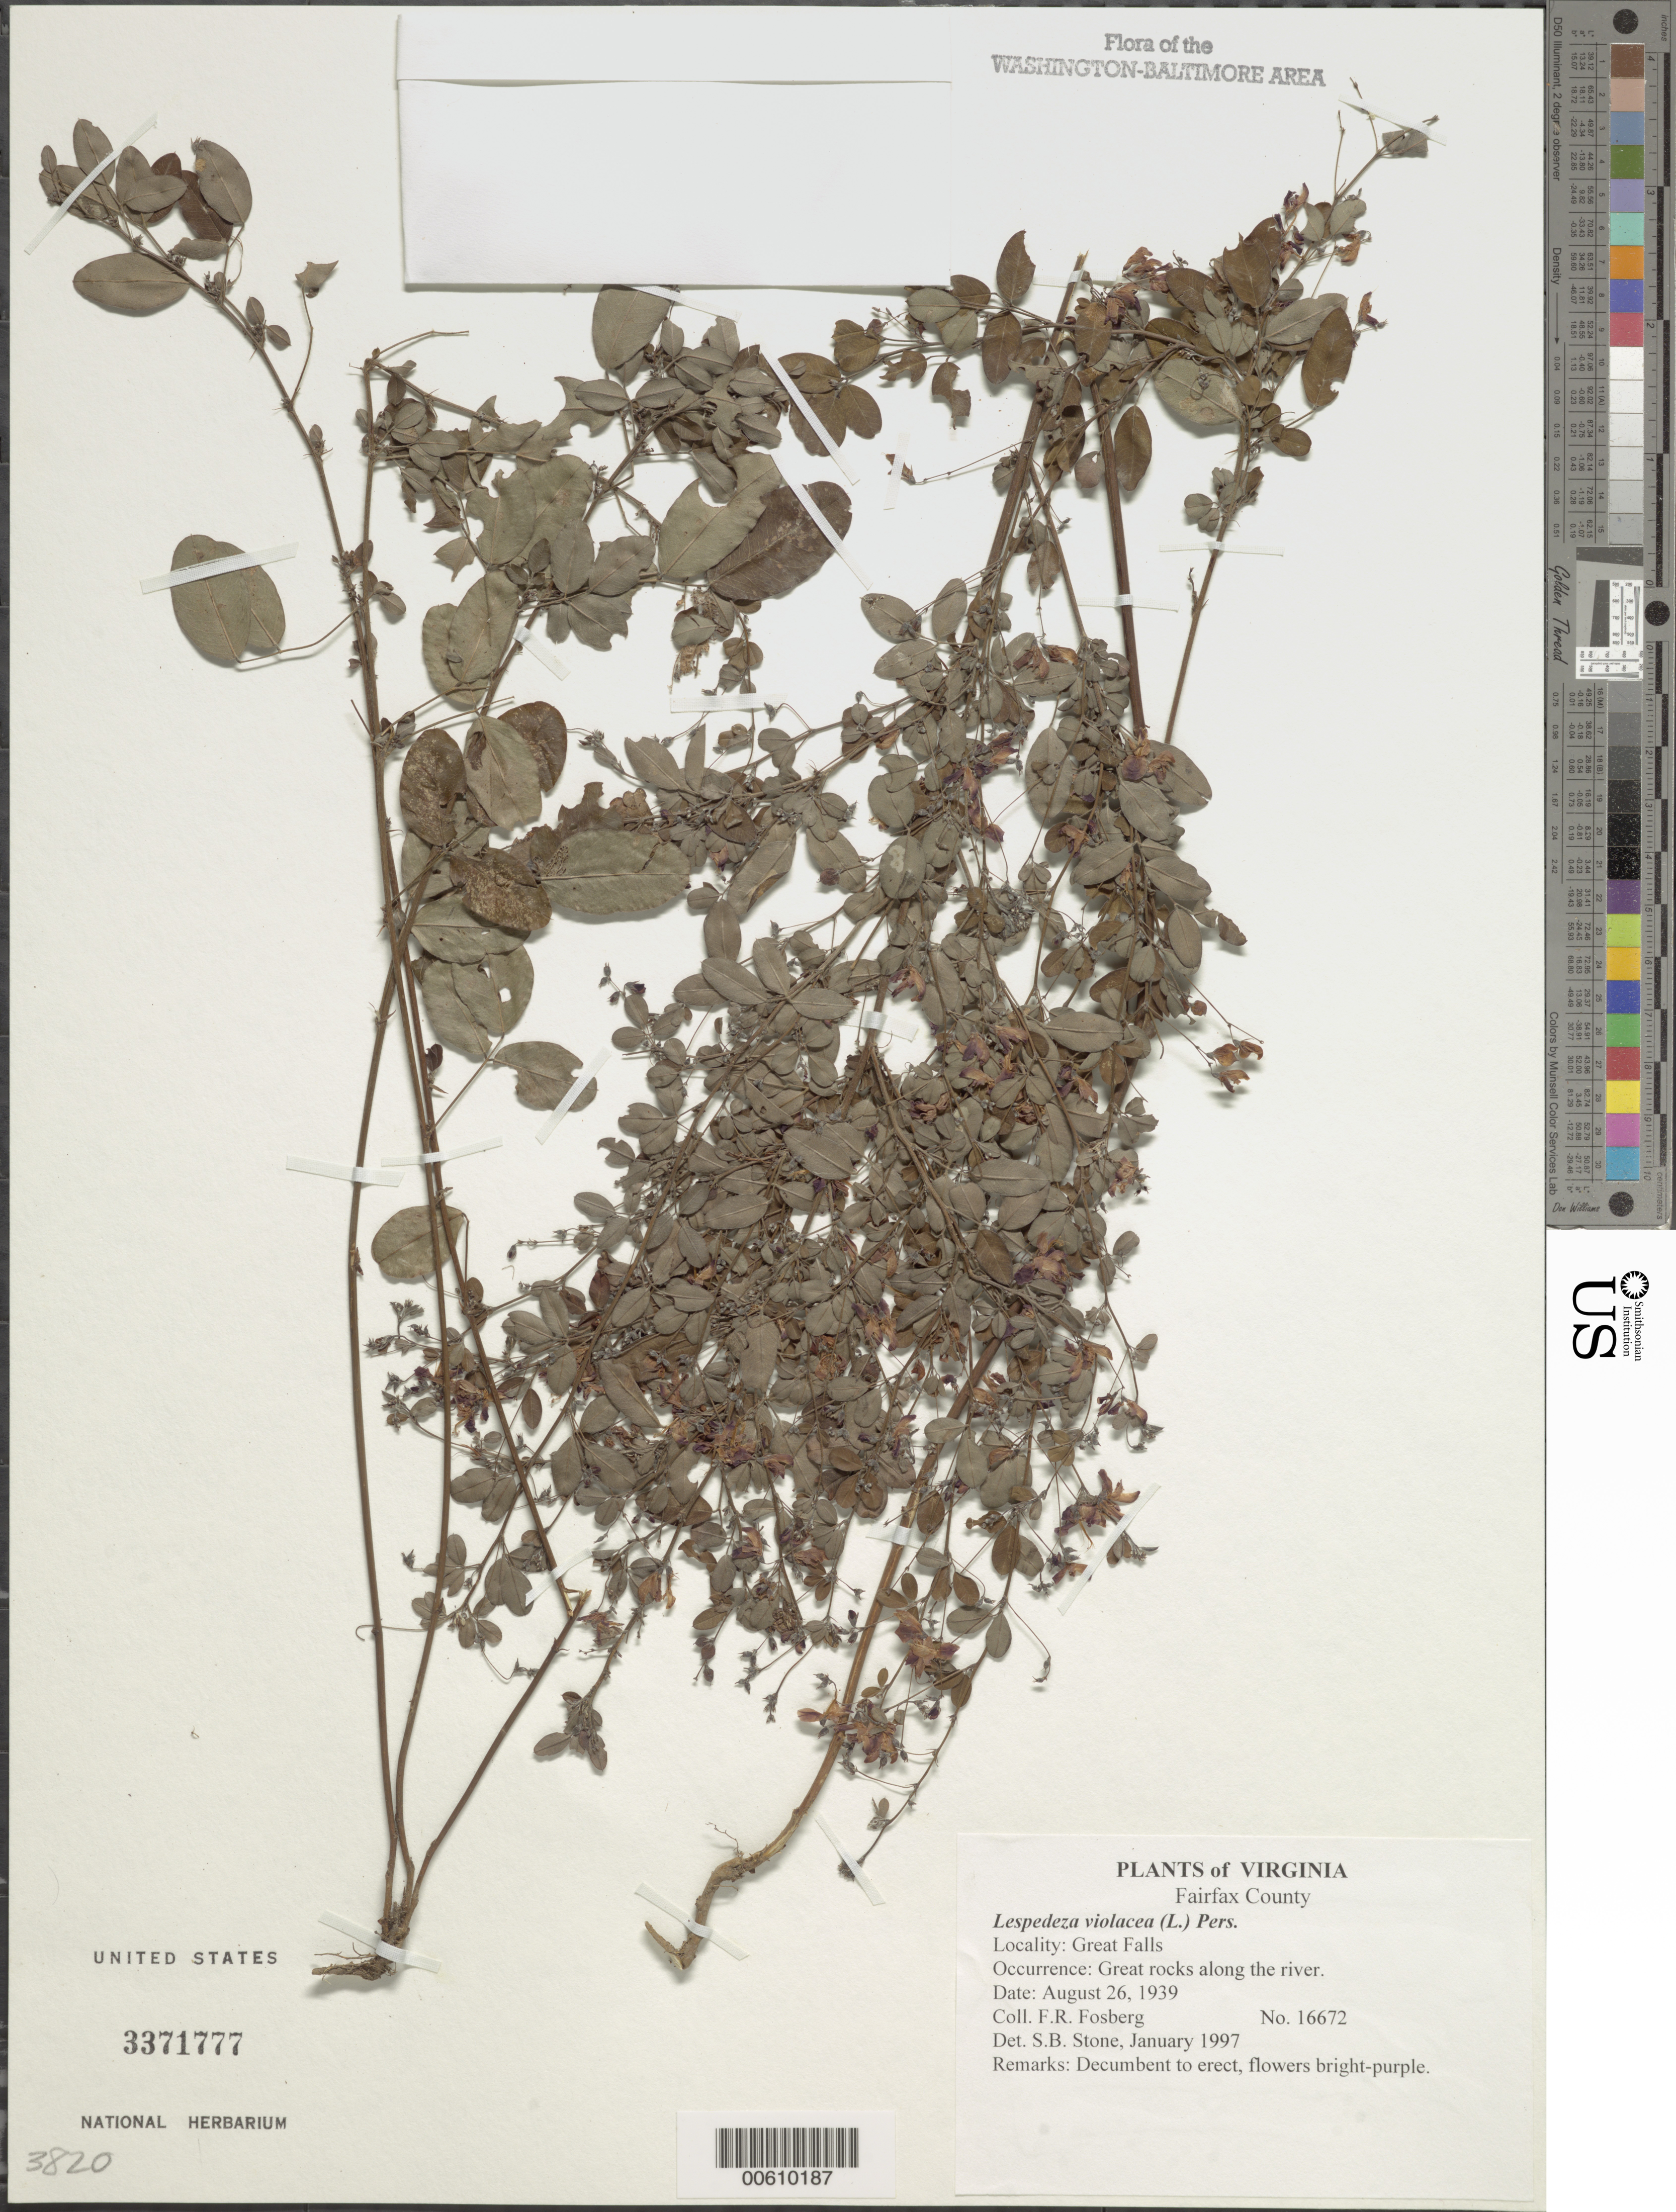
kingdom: Plantae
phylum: Tracheophyta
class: Magnoliopsida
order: Fabales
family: Fabaceae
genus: Lespedeza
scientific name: Lespedeza violacea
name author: (L.) Pers.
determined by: Stone, S. B.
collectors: F. R. Fosberg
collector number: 16672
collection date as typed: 26 Aug 1939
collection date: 1939-08-26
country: United States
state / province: Virginia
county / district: Fairfax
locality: Great Falls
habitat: Great rocks along the river.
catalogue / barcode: US 3371777